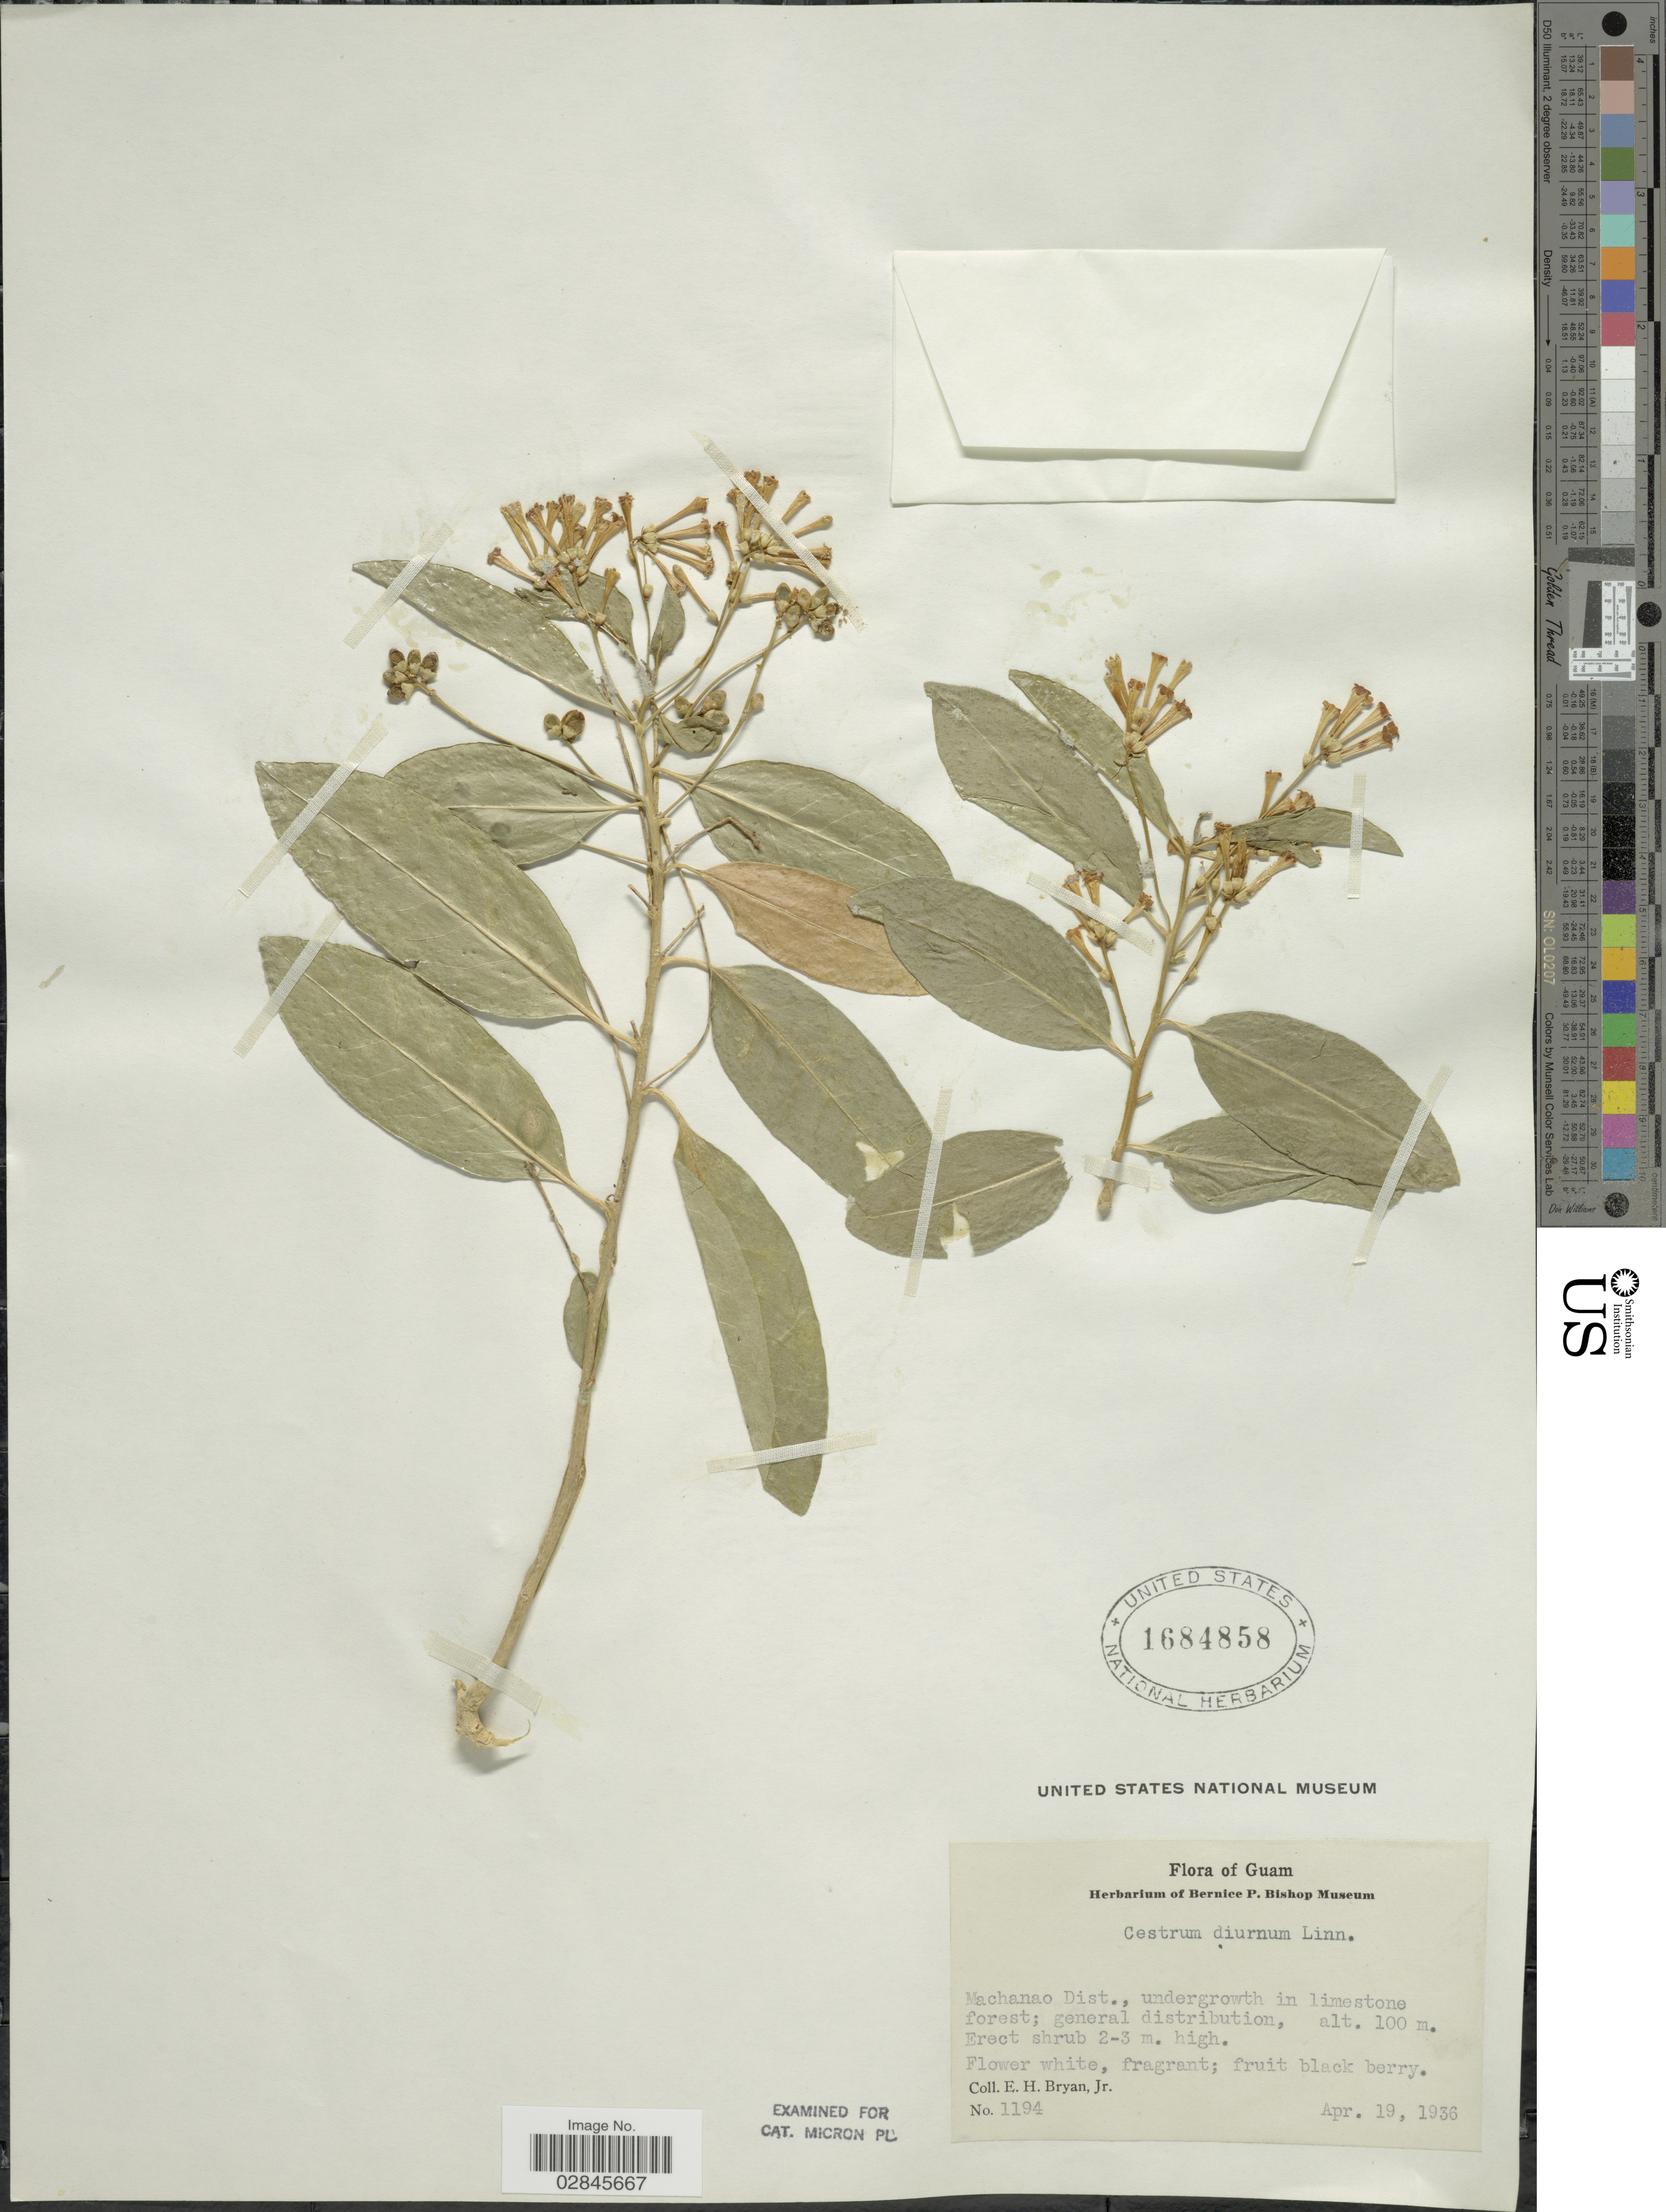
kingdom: Plantae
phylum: Tracheophyta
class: Magnoliopsida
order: Solanales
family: Solanaceae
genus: Cestrum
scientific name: Cestrum diurnum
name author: L.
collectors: E. Bryan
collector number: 1194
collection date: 1936-04-19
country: Guam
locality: Machanao Dist.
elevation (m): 100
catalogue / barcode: US 1684858